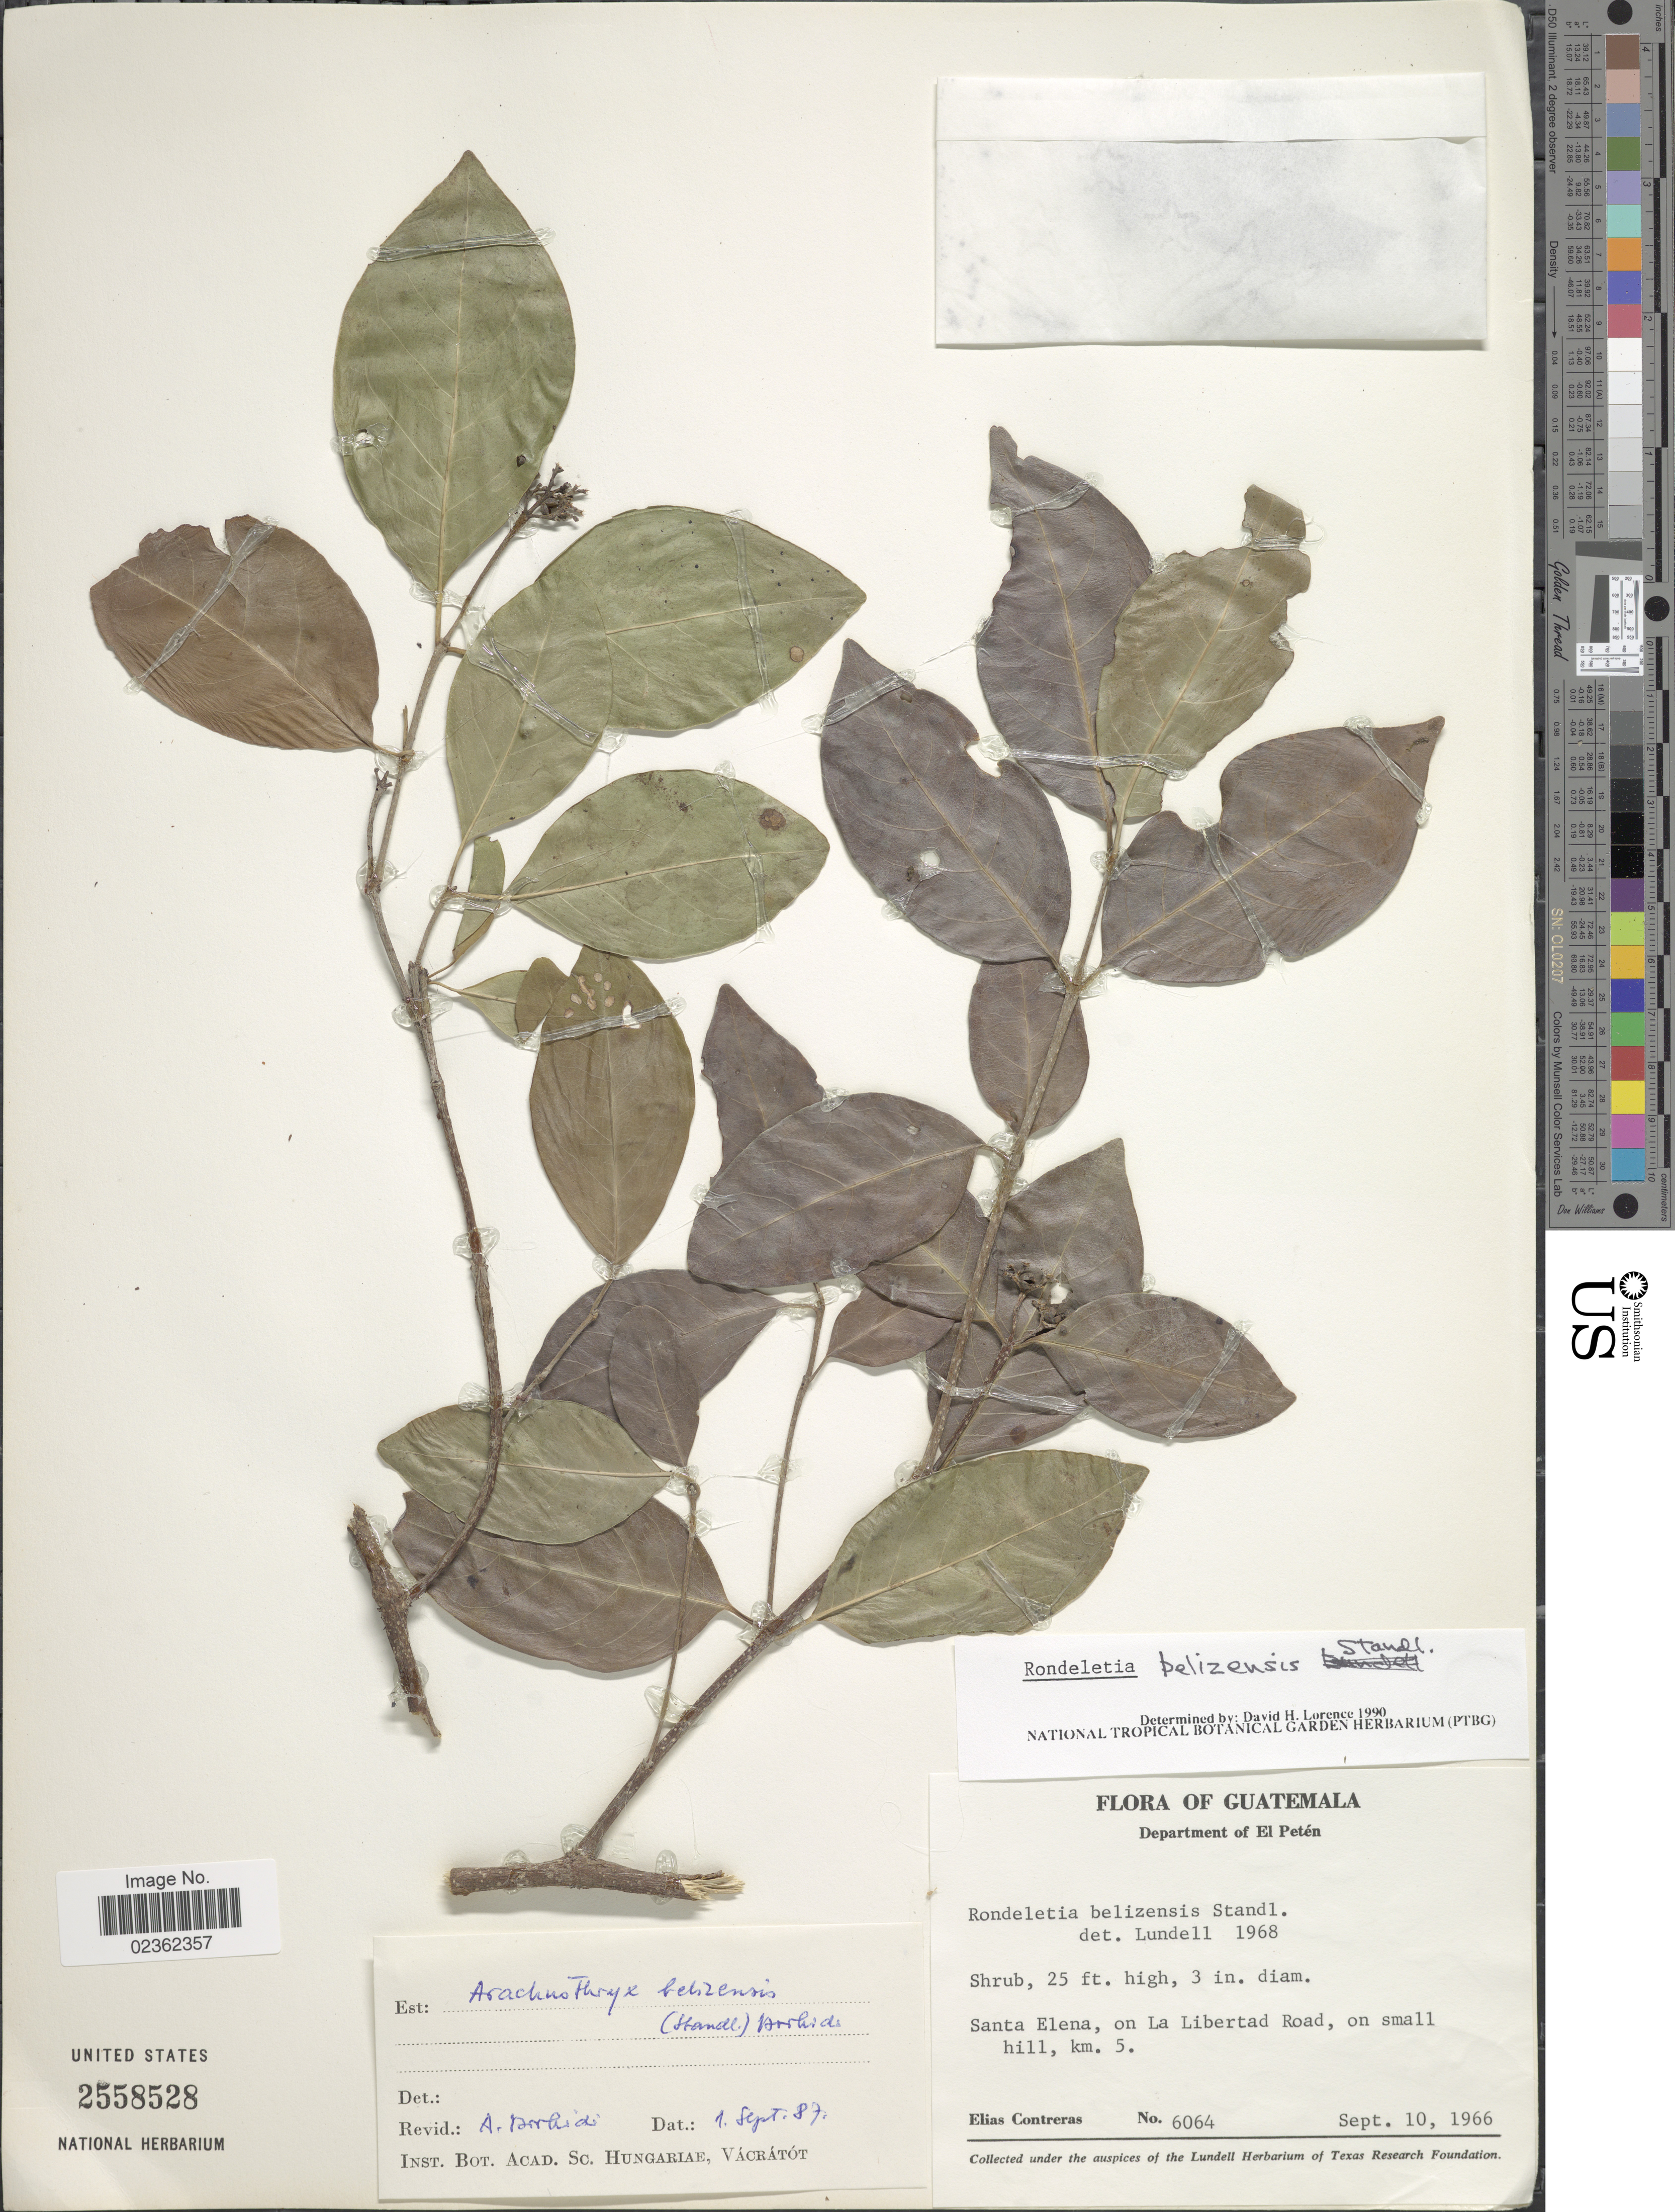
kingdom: Plantae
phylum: Tracheophyta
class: Magnoliopsida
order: Gentianales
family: Rubiaceae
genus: Arachnothryx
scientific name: Arachnothryx belizensis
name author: (Standl.) Borhidi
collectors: E. Contreras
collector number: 6064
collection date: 1966-09-10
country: Guatemala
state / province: El Petén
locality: Santa Elena, on La Libertad Road, on small hill, km. 5.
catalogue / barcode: US 2558528